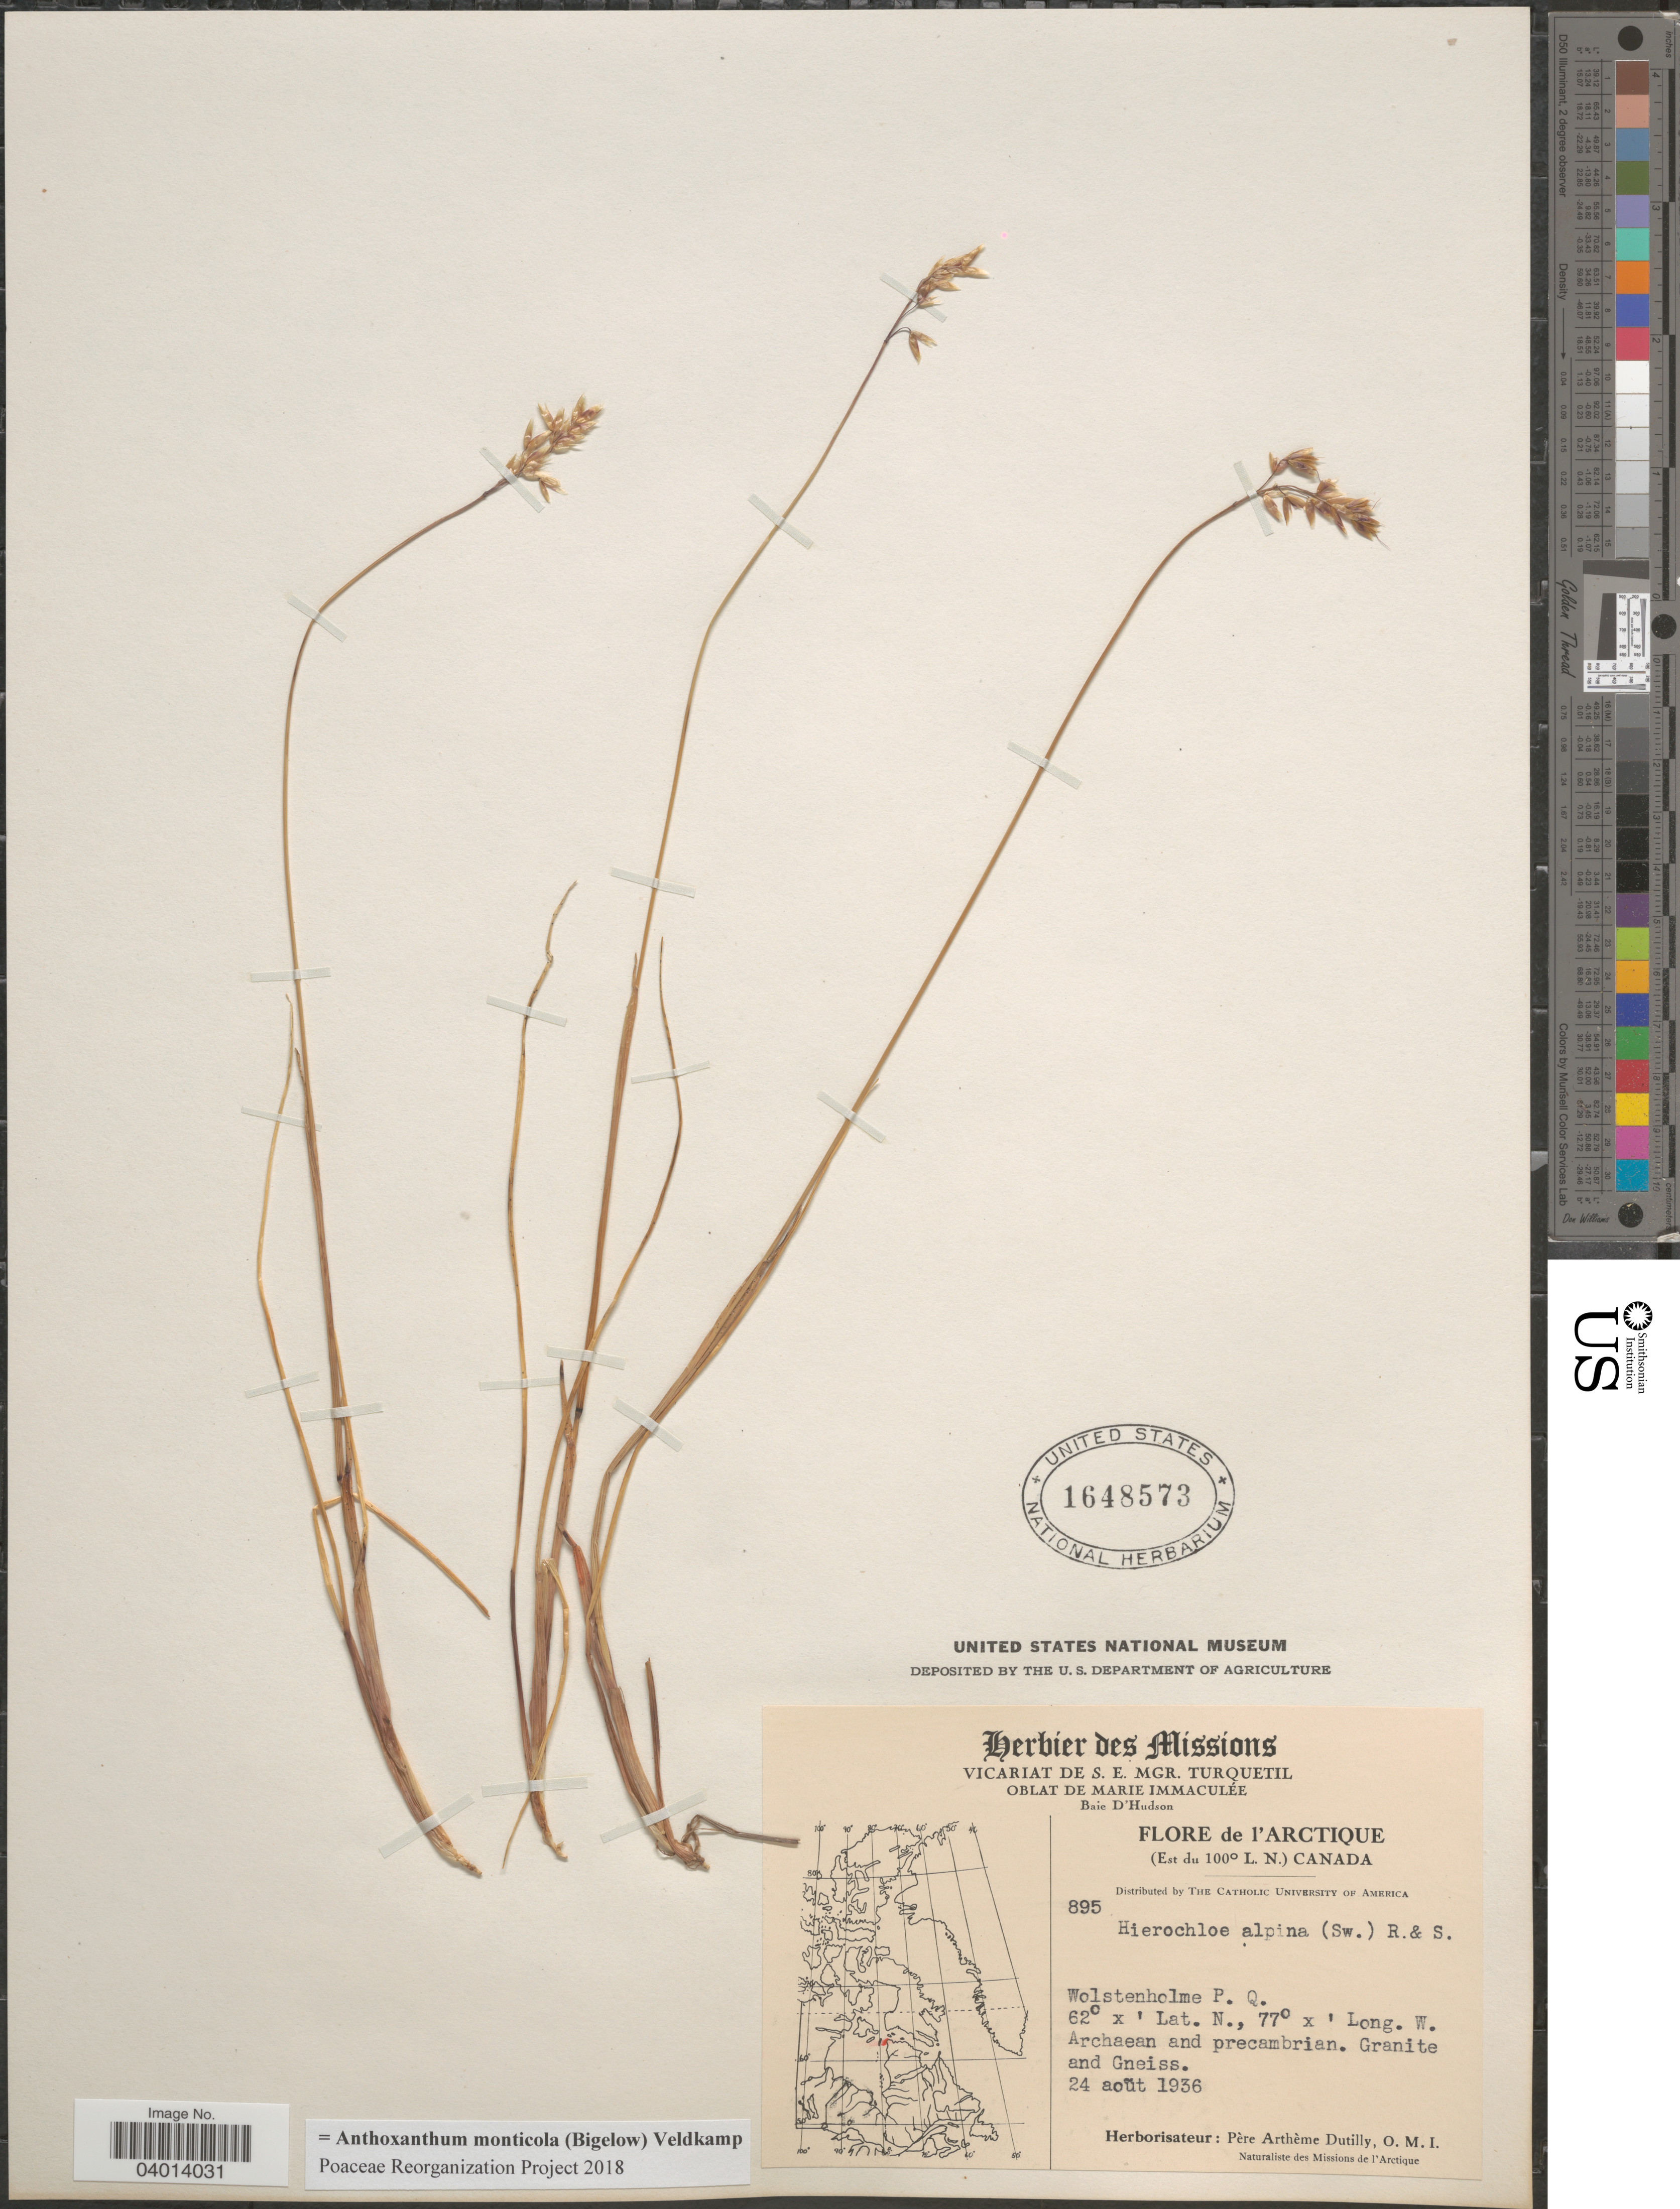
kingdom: Plantae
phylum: Tracheophyta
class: Liliopsida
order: Poales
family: Poaceae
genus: Anthoxanthum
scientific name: Anthoxanthum monticola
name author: (Bigelow) Veldkamp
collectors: P. Dutilly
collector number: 895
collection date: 1936-08-24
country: Canada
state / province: Quebec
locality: L'Arctique. Wolstenholme P. Q.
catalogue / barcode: US 1648573